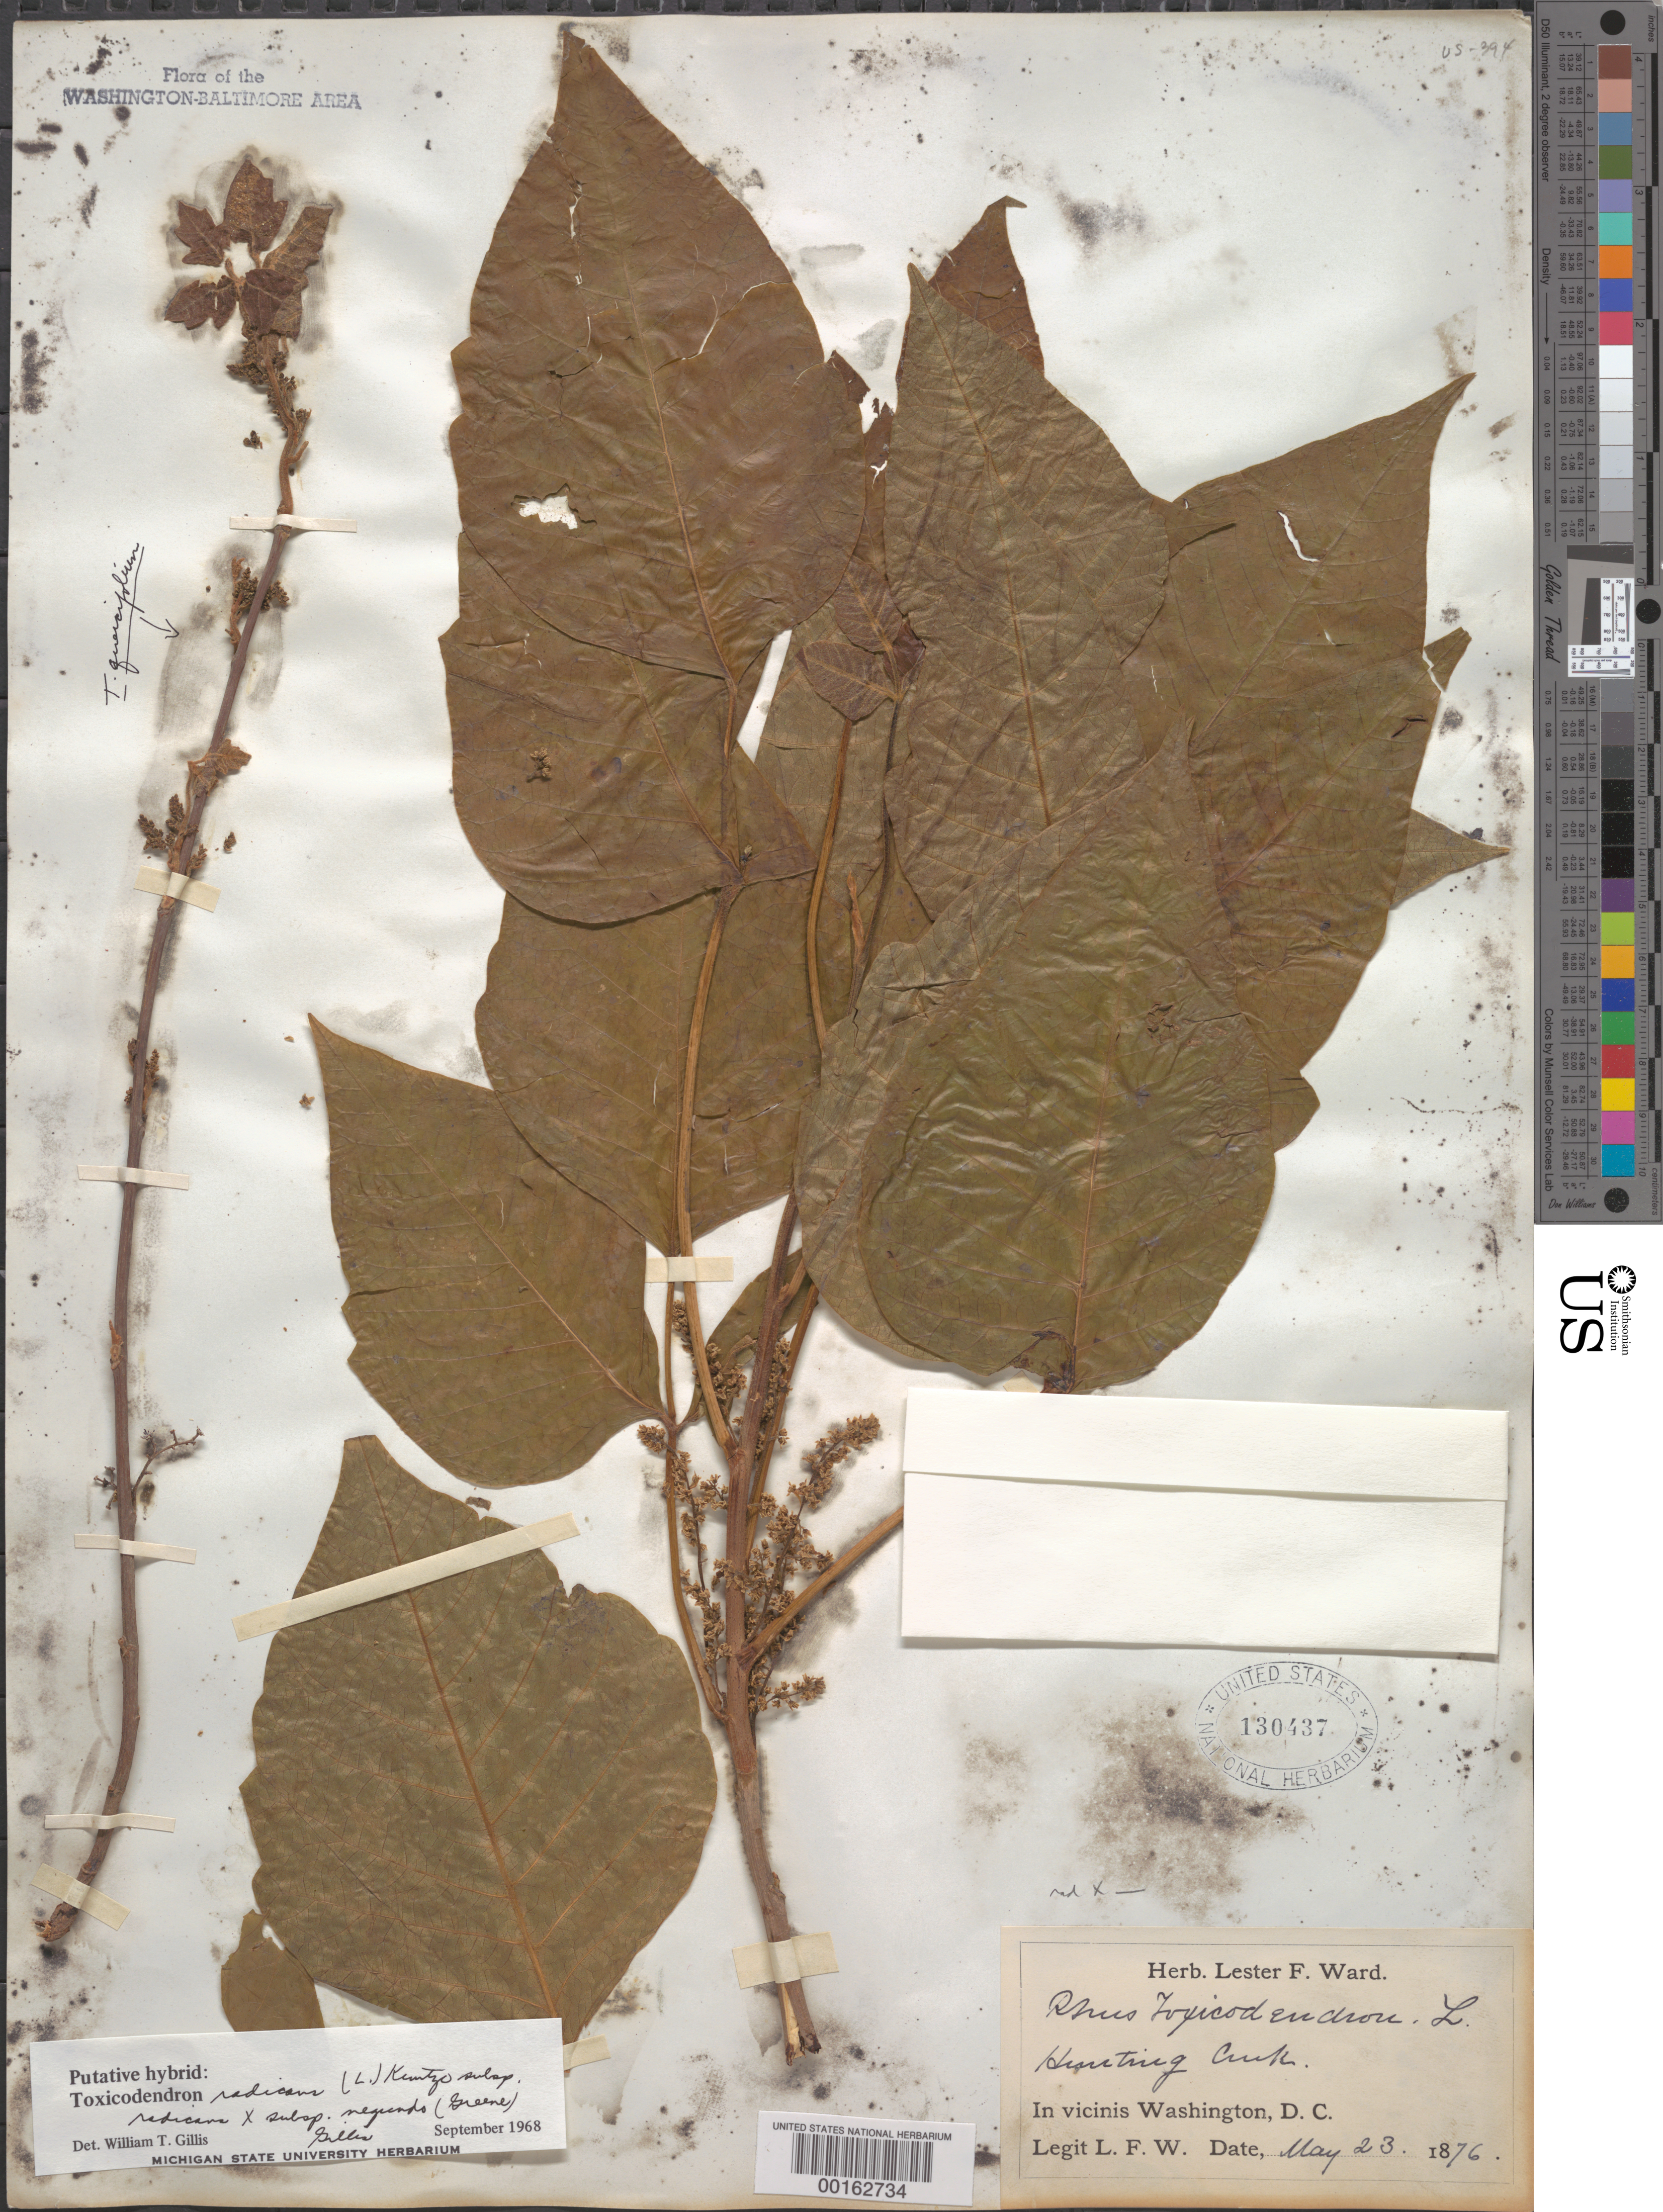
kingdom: Plantae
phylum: Tracheophyta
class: Magnoliopsida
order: Sapindales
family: Anacardiaceae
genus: Toxicodendron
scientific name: Toxicodendron radicans subsp. negundo-radicans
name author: Kuntze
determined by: Gillis, W. T.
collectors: L. F. Ward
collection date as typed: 23 May 1876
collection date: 1876-05-23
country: United States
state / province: Virginia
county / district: Fairfax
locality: Hunting Creek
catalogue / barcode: US 130437